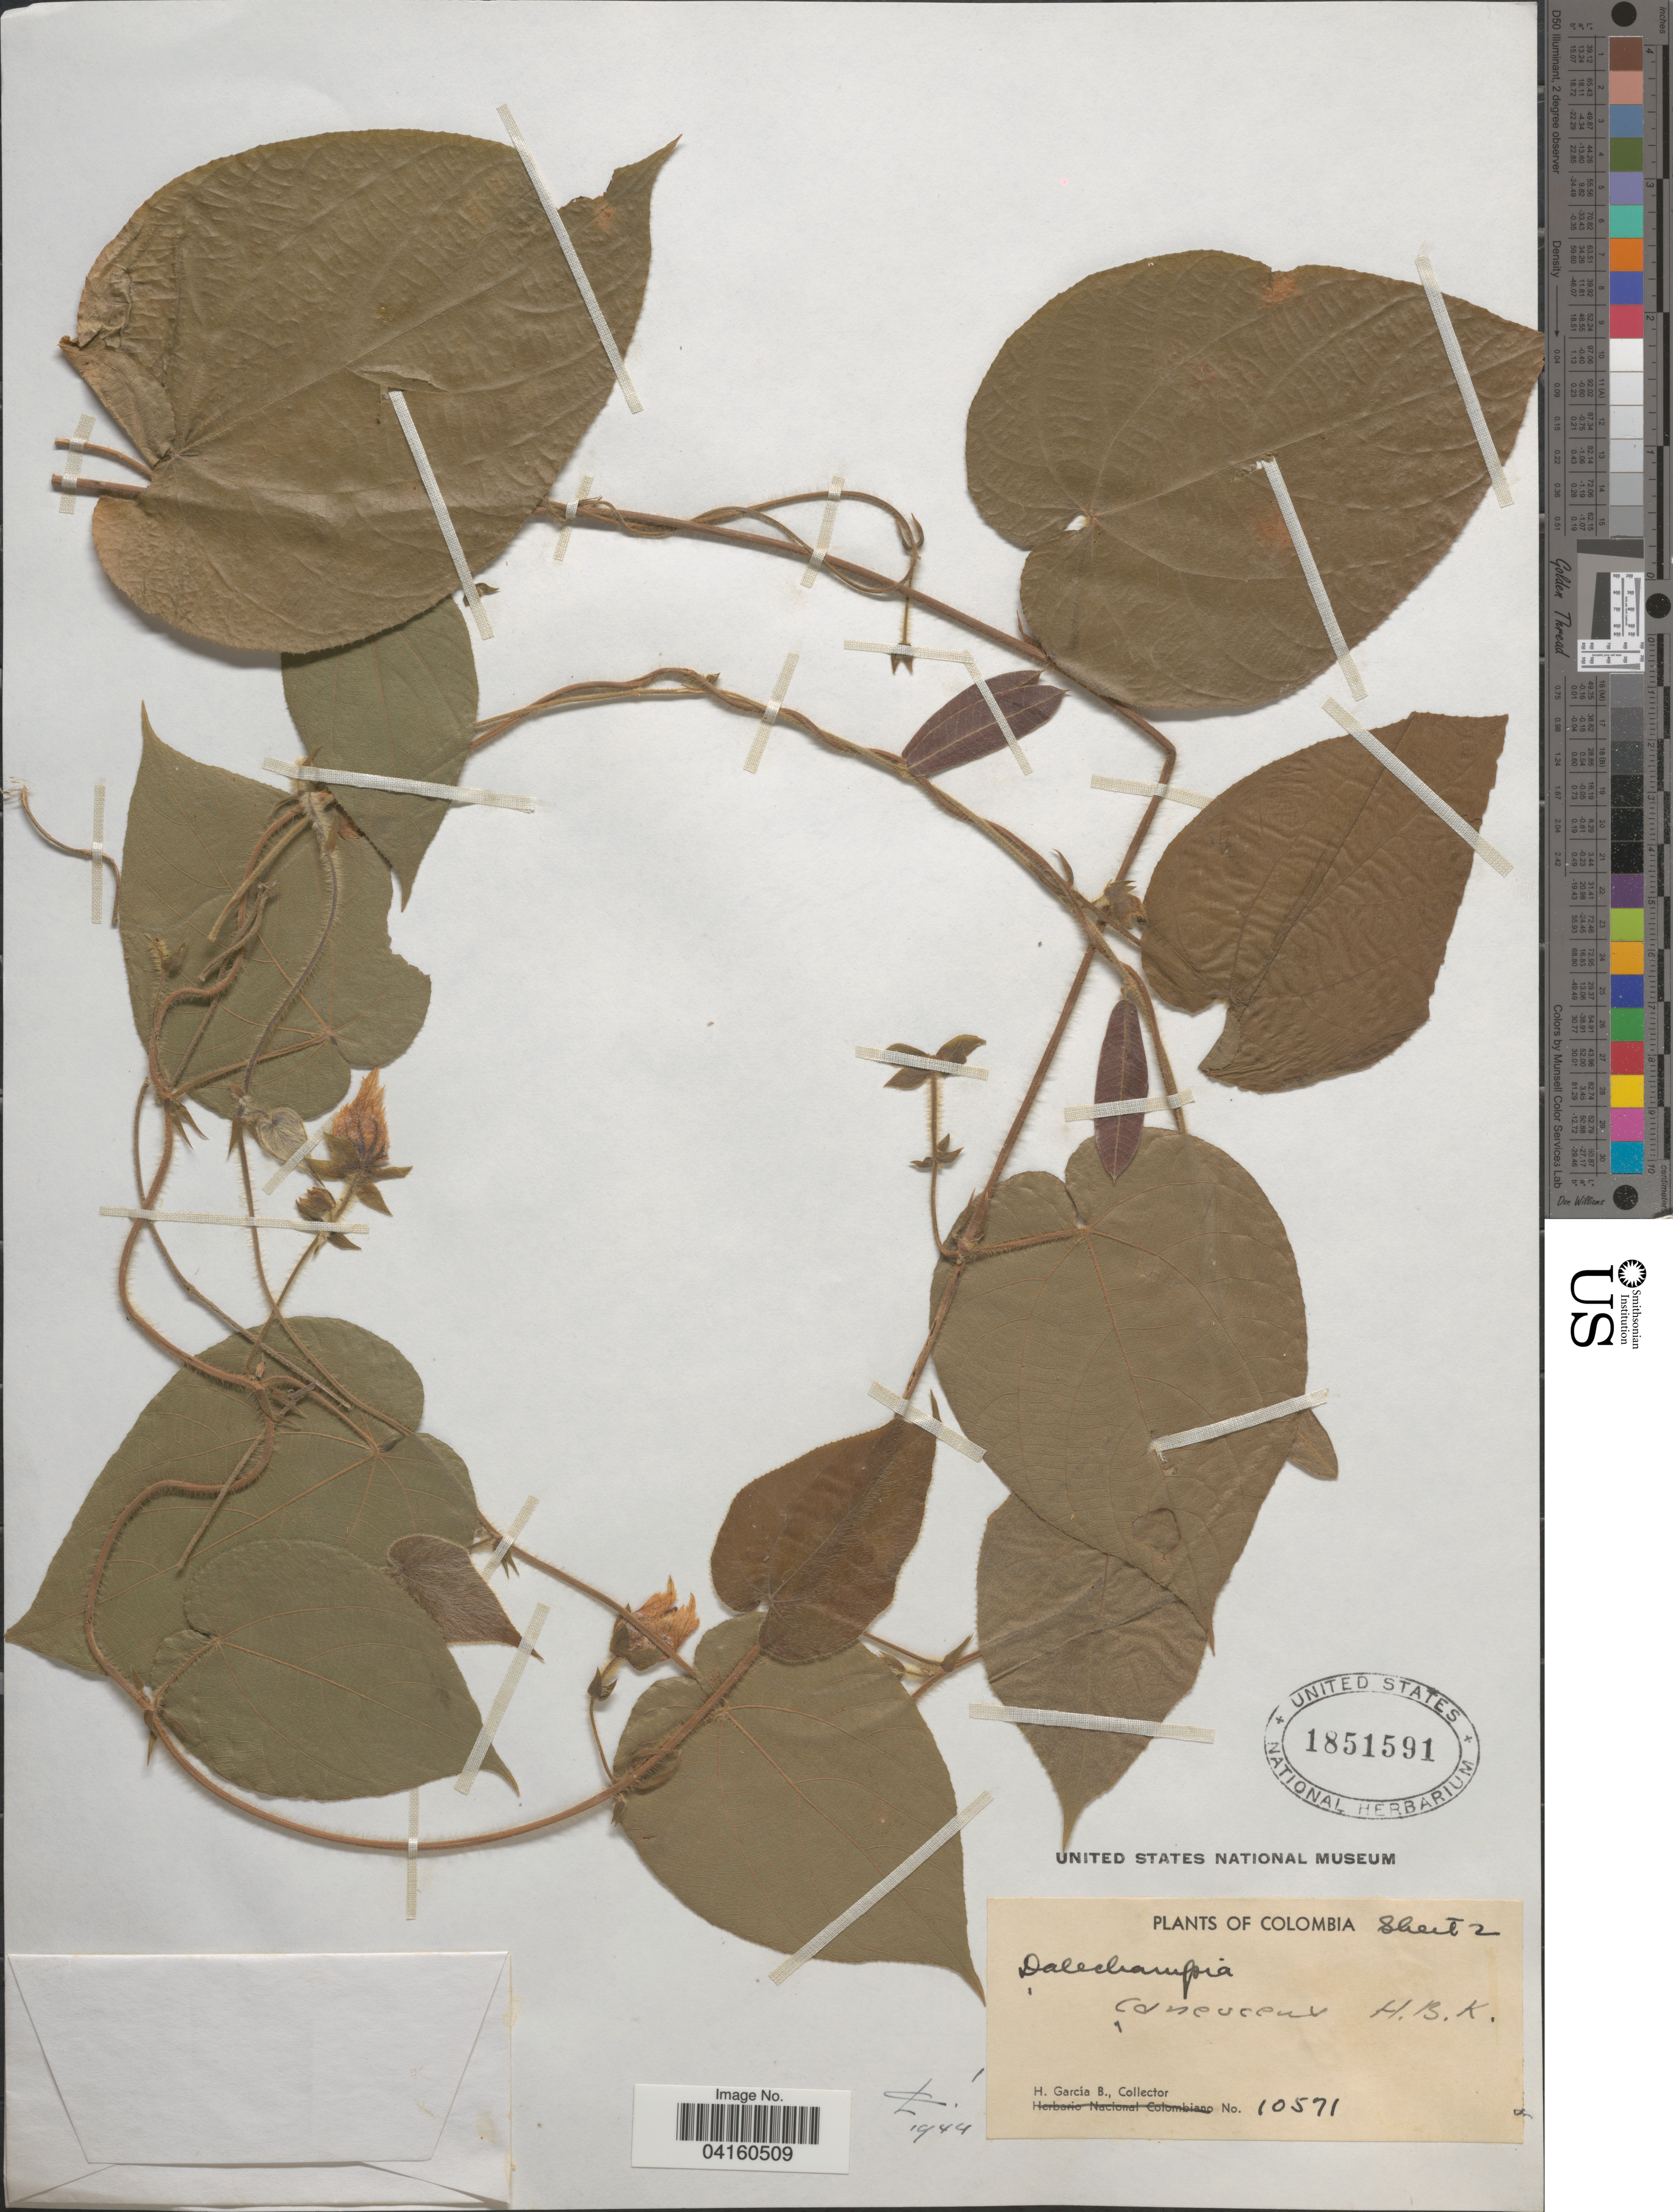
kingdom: Plantae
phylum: Tracheophyta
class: Magnoliopsida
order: Malpighiales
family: Euphorbiaceae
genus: Dalechampia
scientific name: Dalechampia canescens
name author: Kunth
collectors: H. García B.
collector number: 10571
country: Colombia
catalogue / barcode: US 1851591